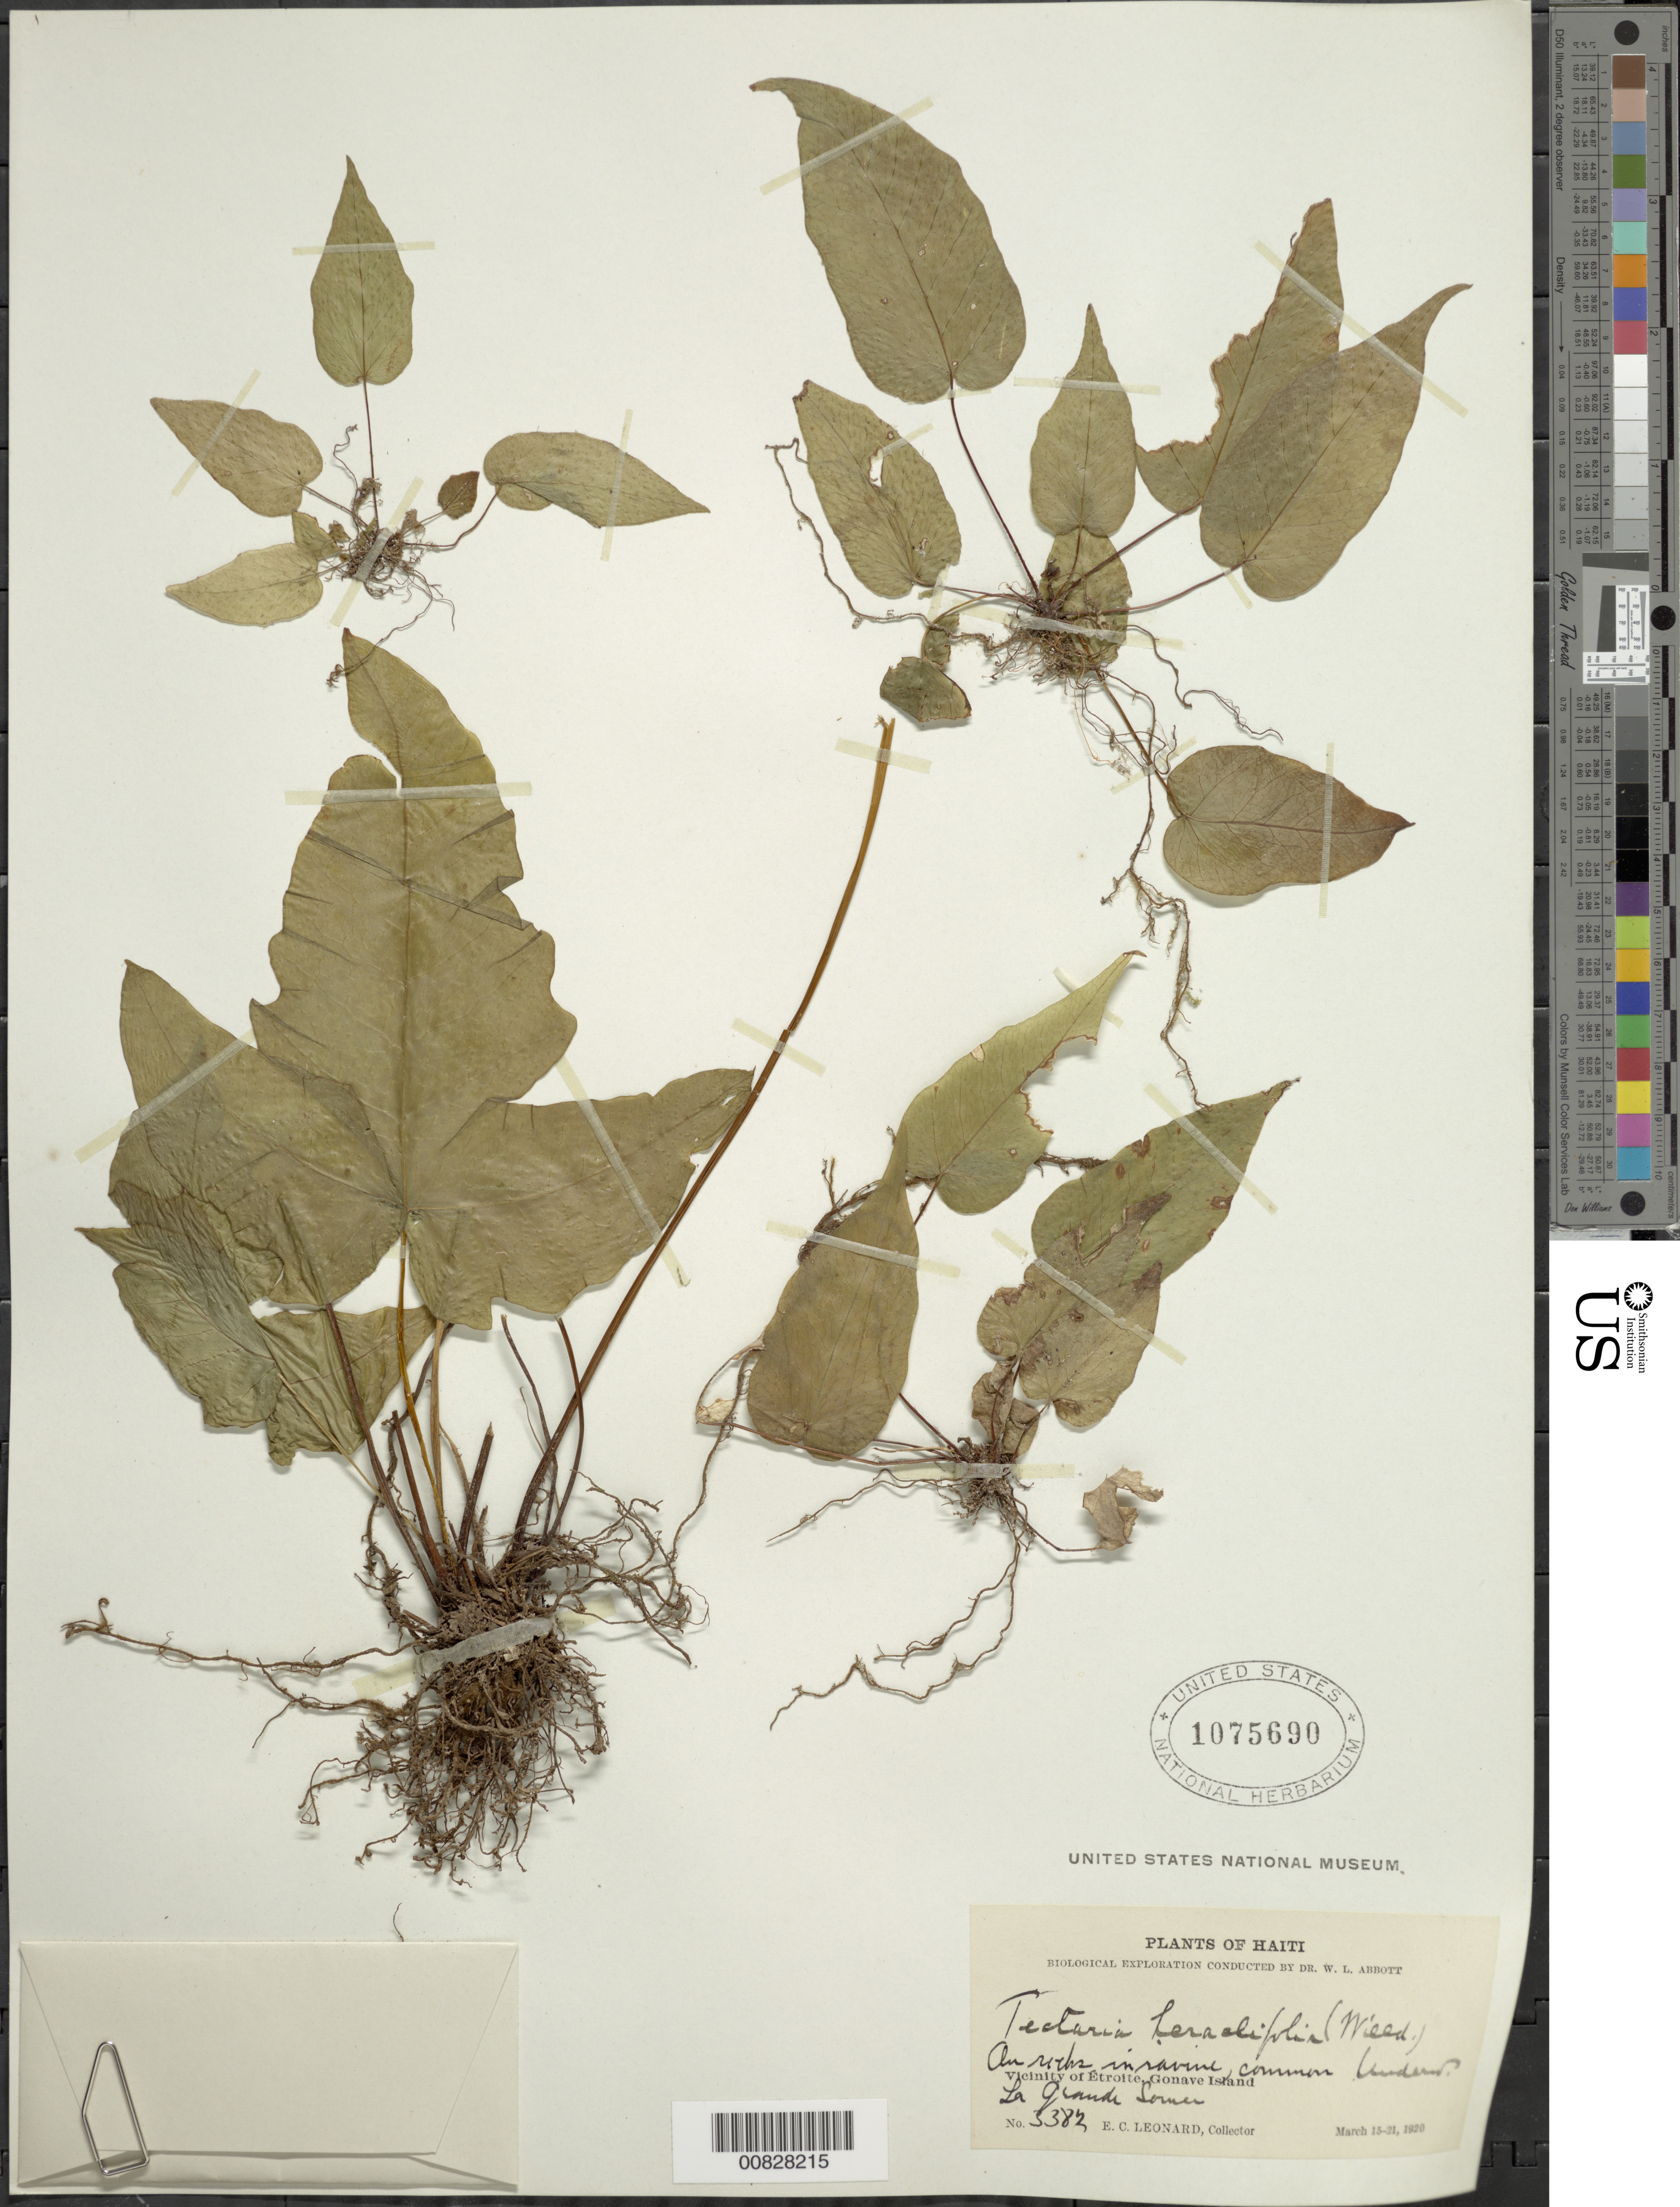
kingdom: Plantae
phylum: Tracheophyta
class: Polypodiopsida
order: Polypodiales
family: Tectariaceae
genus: Tectaria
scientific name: Tectaria heracleifolia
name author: (Willd.) Underw.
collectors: E. C. Leonard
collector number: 3382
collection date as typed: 15 Mar 1920 to 21 Mar 1920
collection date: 1920-03-15/1920-03-21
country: Haiti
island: Hispaniola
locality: Gonave Island, Étroite vicinity, La Grande Source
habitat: Rocks in ravine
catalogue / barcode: US 1075690